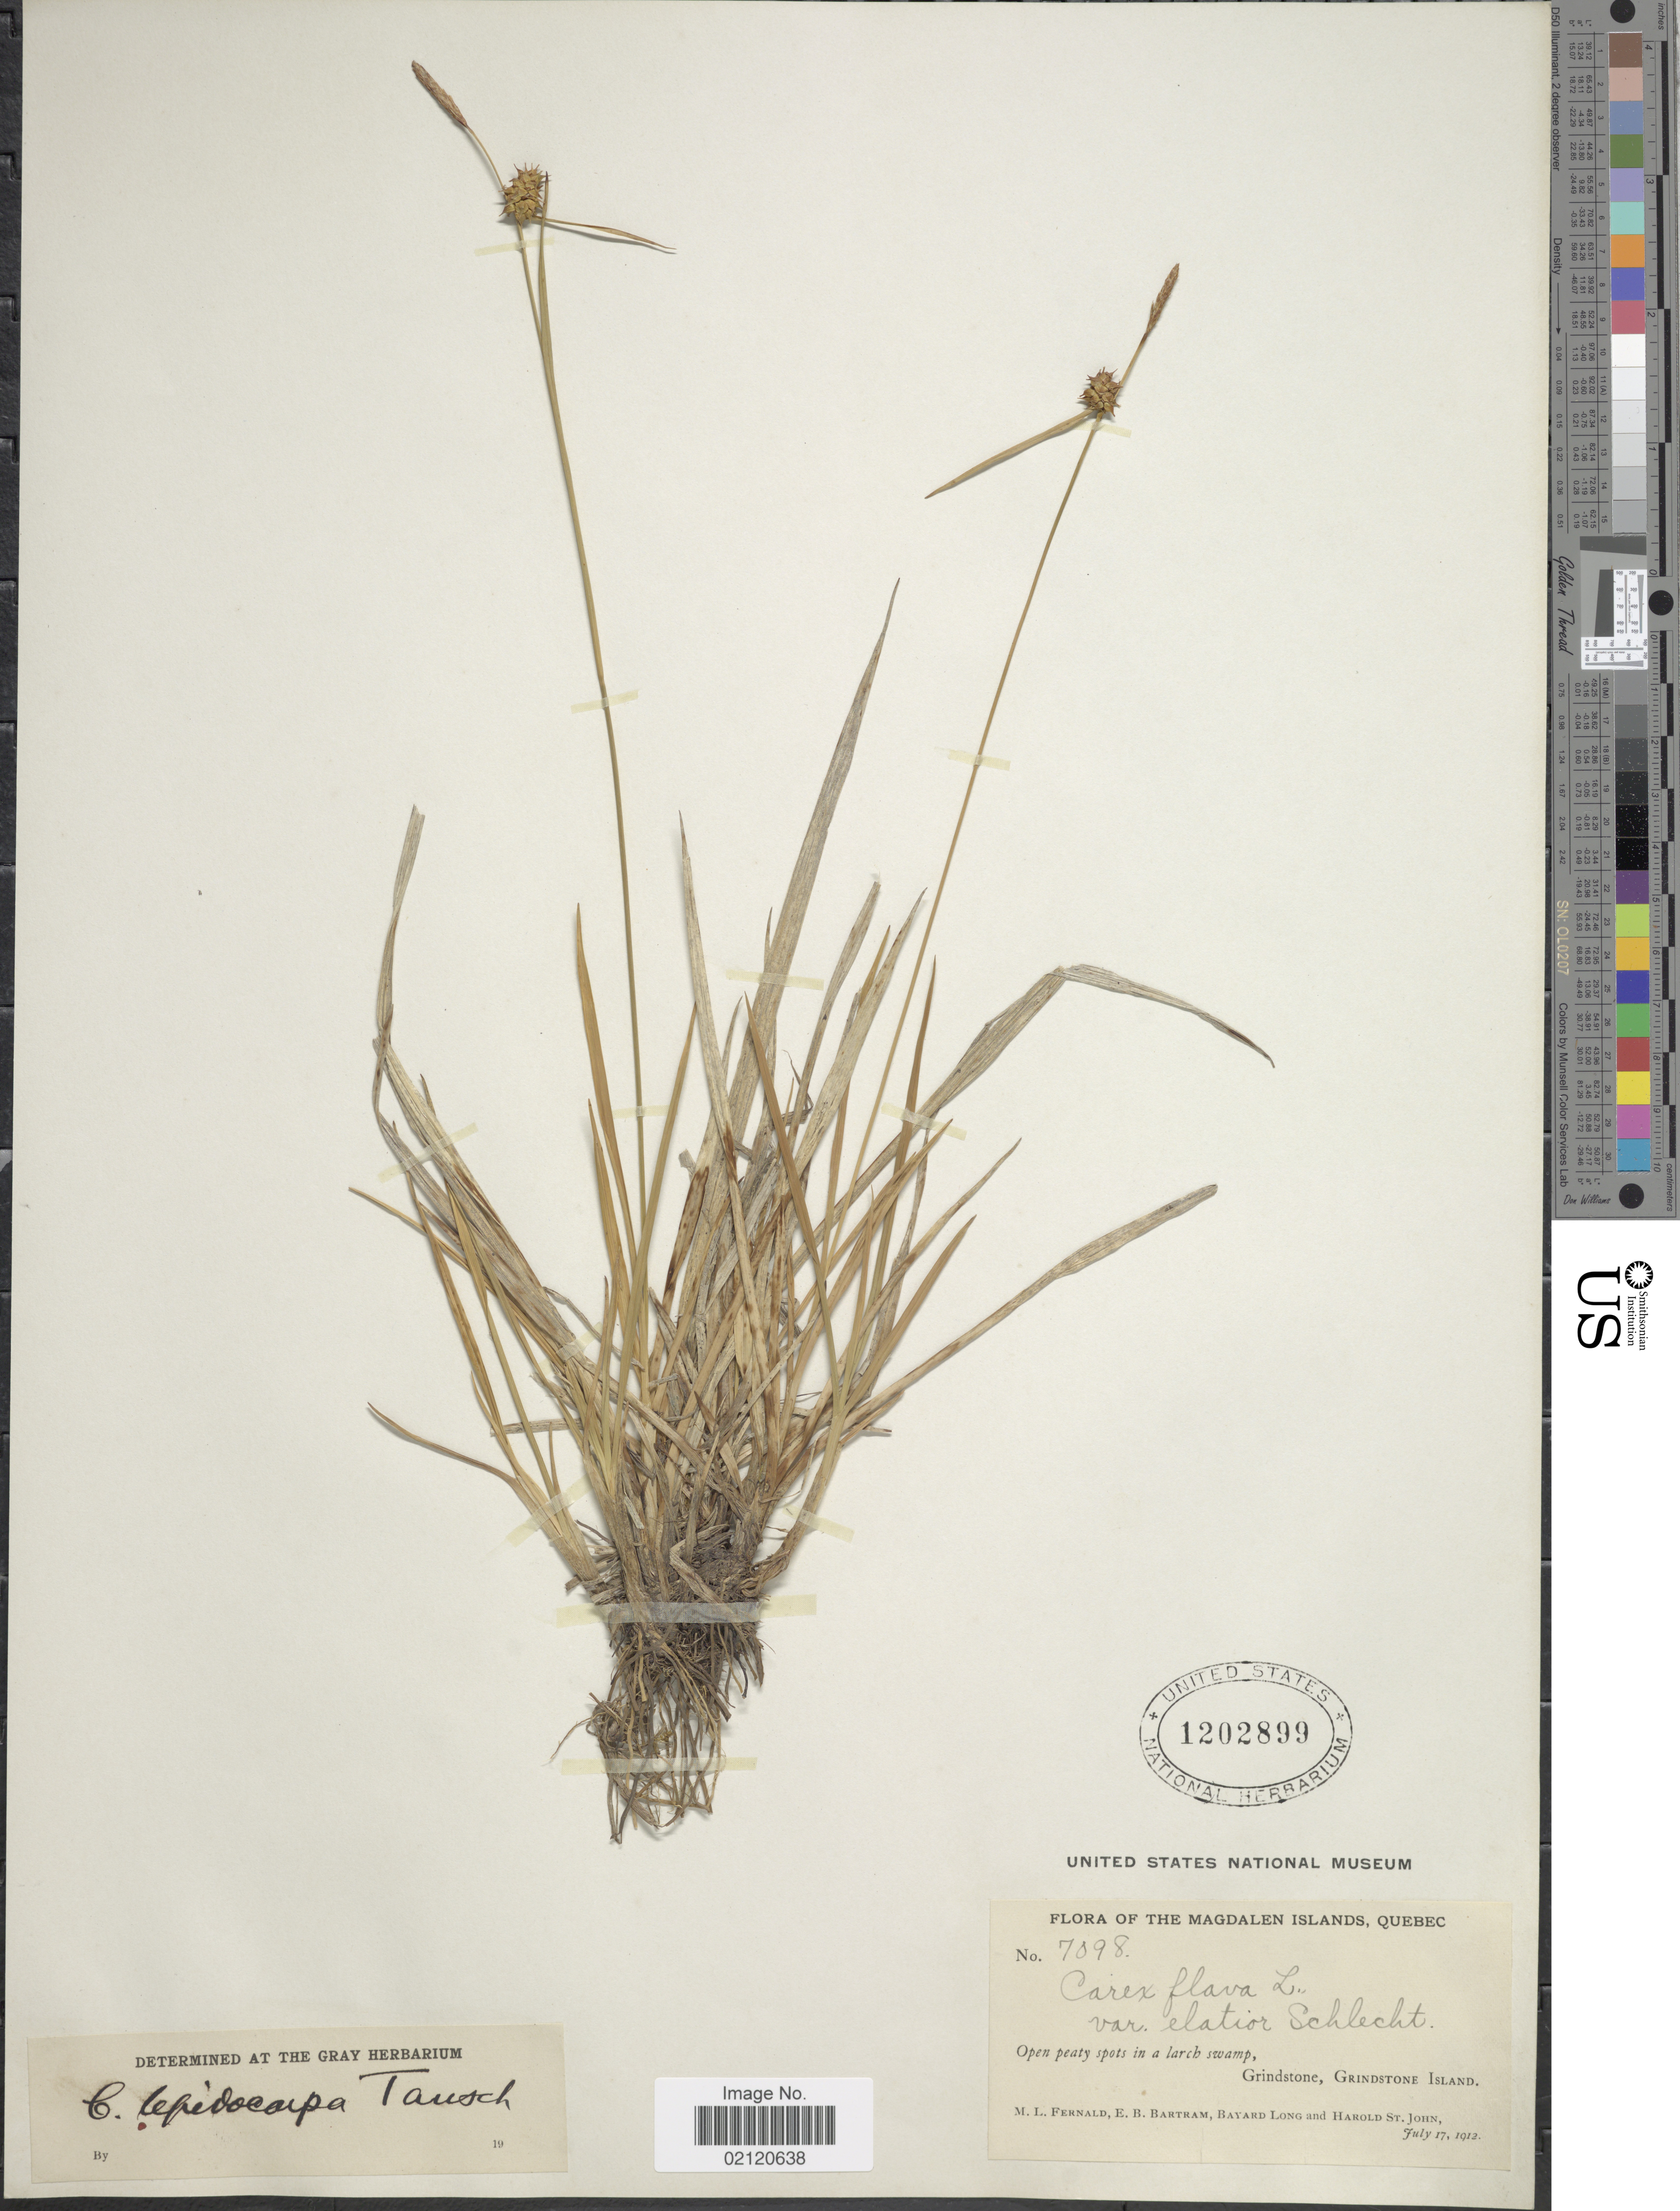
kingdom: Plantae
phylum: Tracheophyta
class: Liliopsida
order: Poales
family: Cyperaceae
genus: Carex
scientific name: Carex lepidocarpa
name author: Tausch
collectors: M. L. Fernald, E. B. Bartram, B. Long & H. St. John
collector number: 7098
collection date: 1912-07-17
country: Canada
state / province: Quebec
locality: Magdalen Islands, Grindstone, Grindstone Island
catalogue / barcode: US 1202899